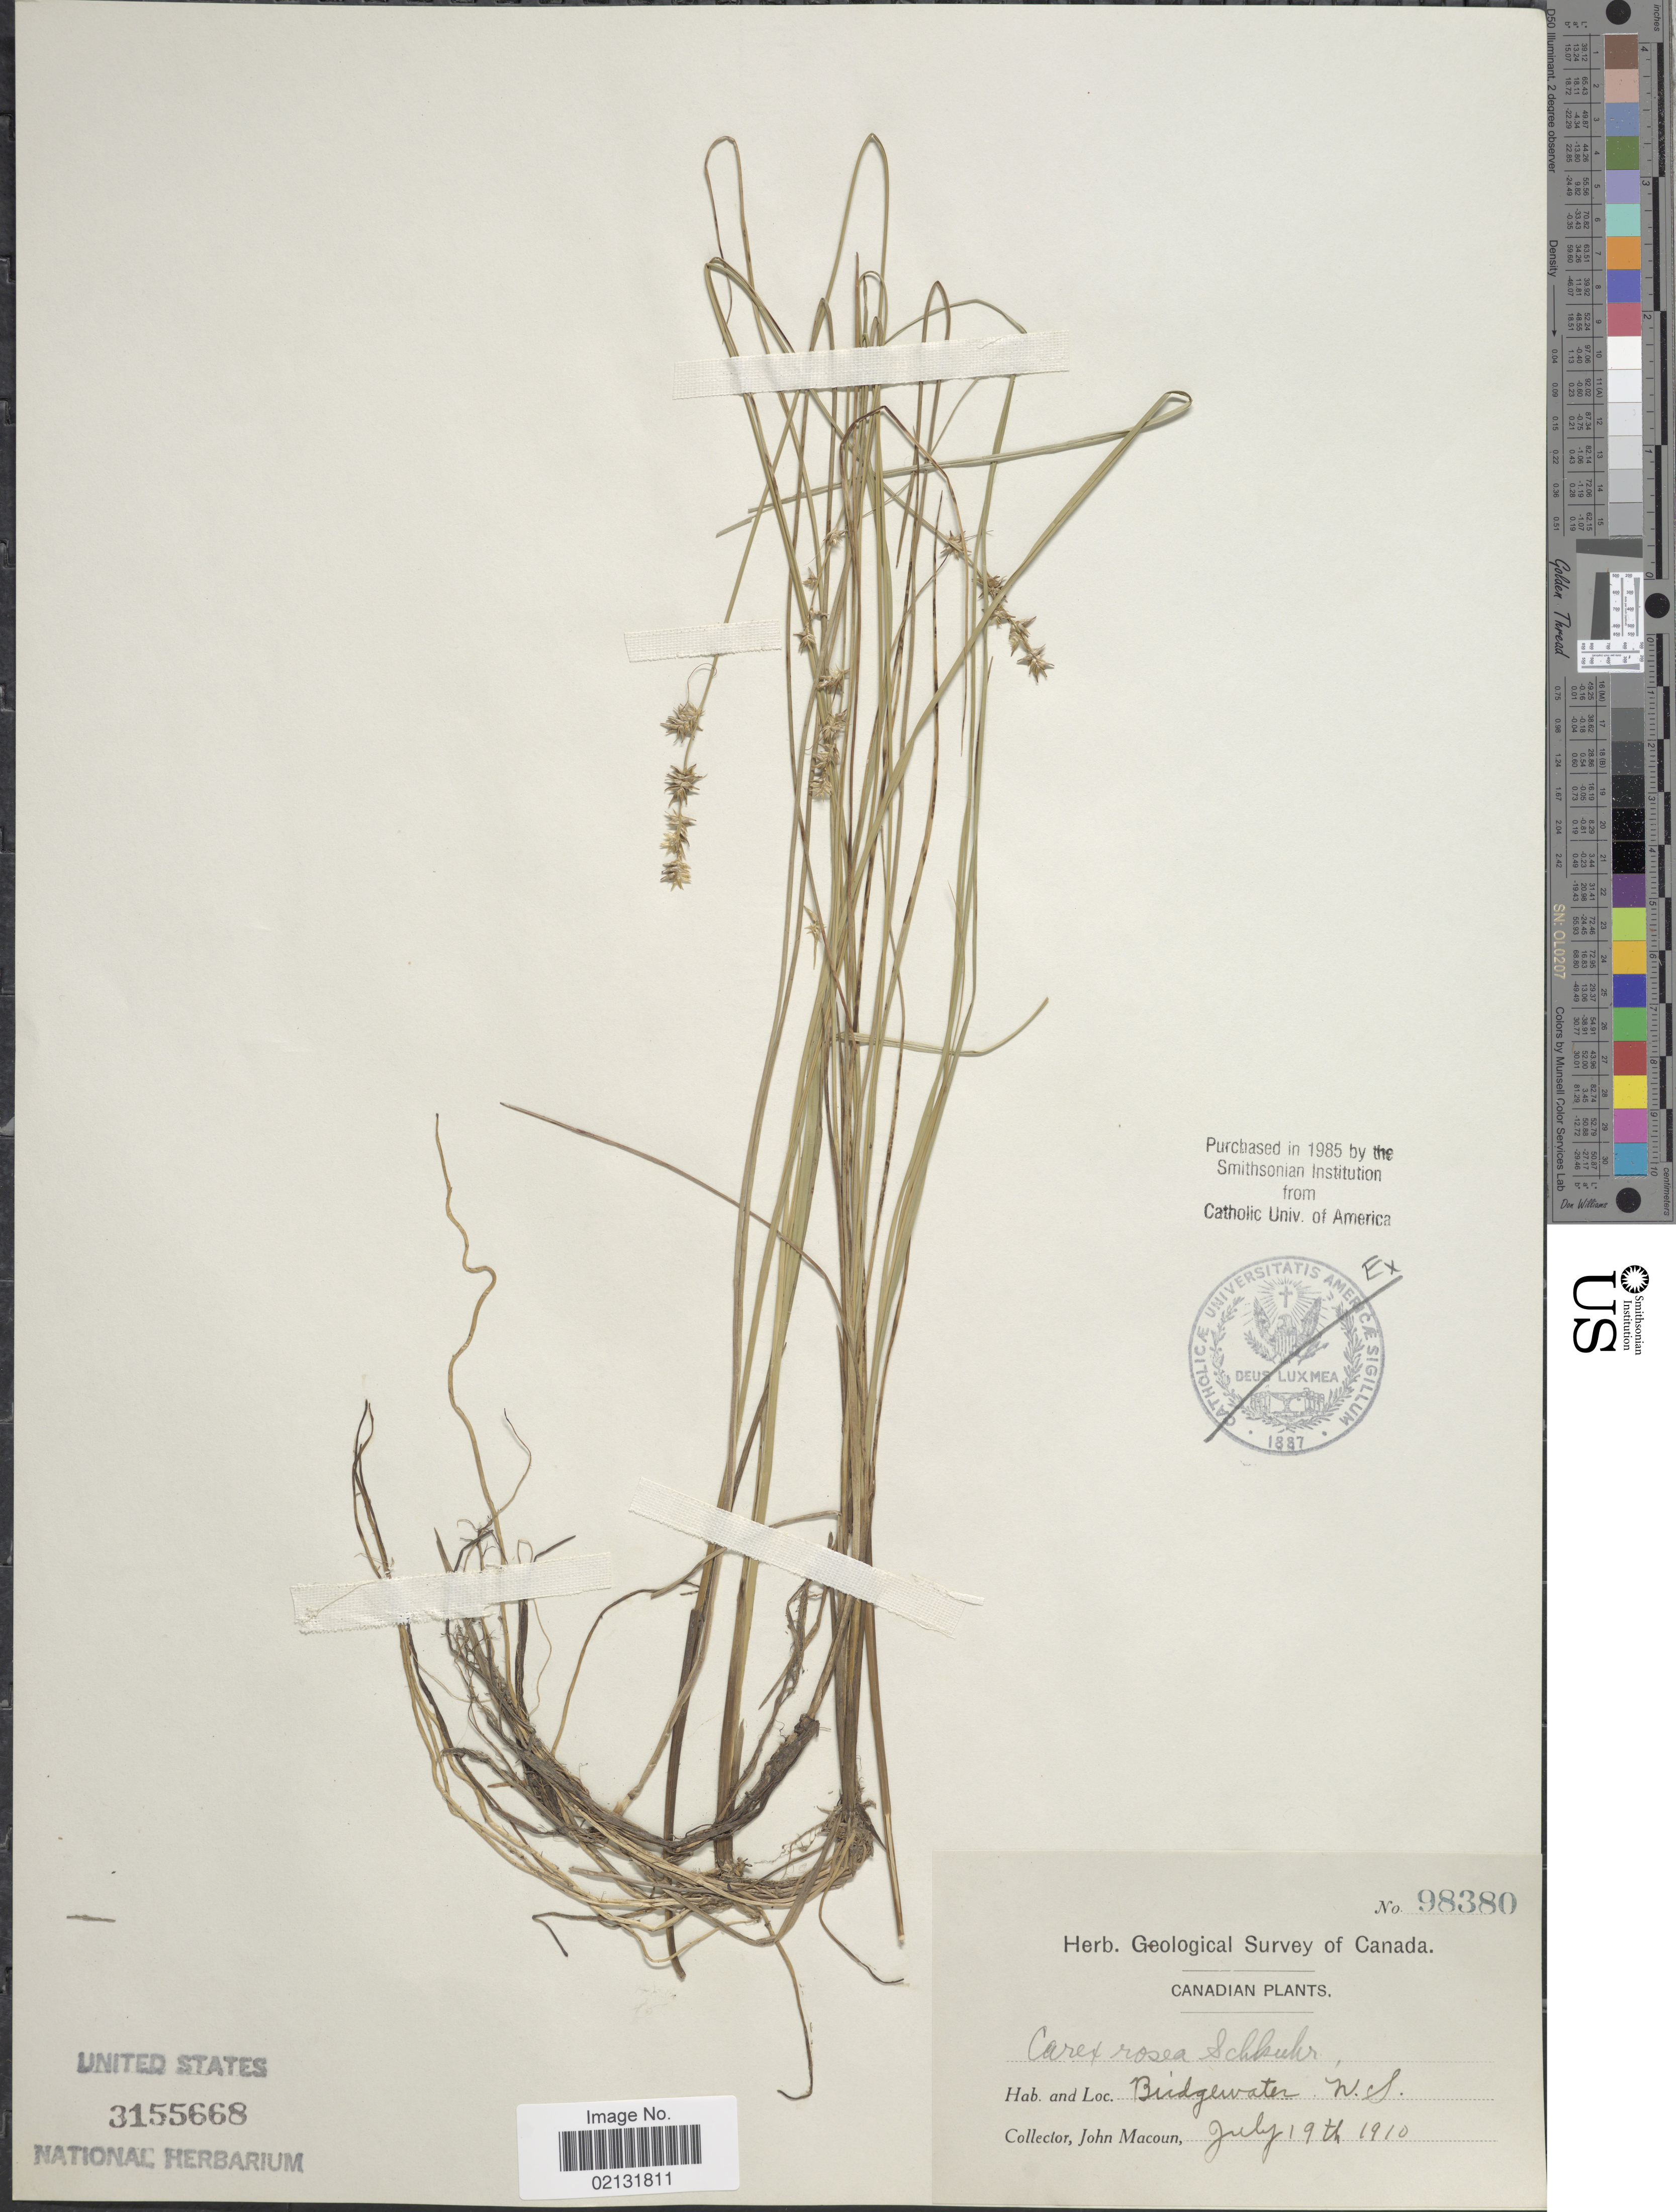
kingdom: Plantae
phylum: Tracheophyta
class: Liliopsida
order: Poales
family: Cyperaceae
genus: Carex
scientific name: Carex rosea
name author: Willd.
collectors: J. Macoun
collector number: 98380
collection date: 1910-07-19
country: Canada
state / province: Nova Scotia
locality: Bridgewater N.S.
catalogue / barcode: US 3155668